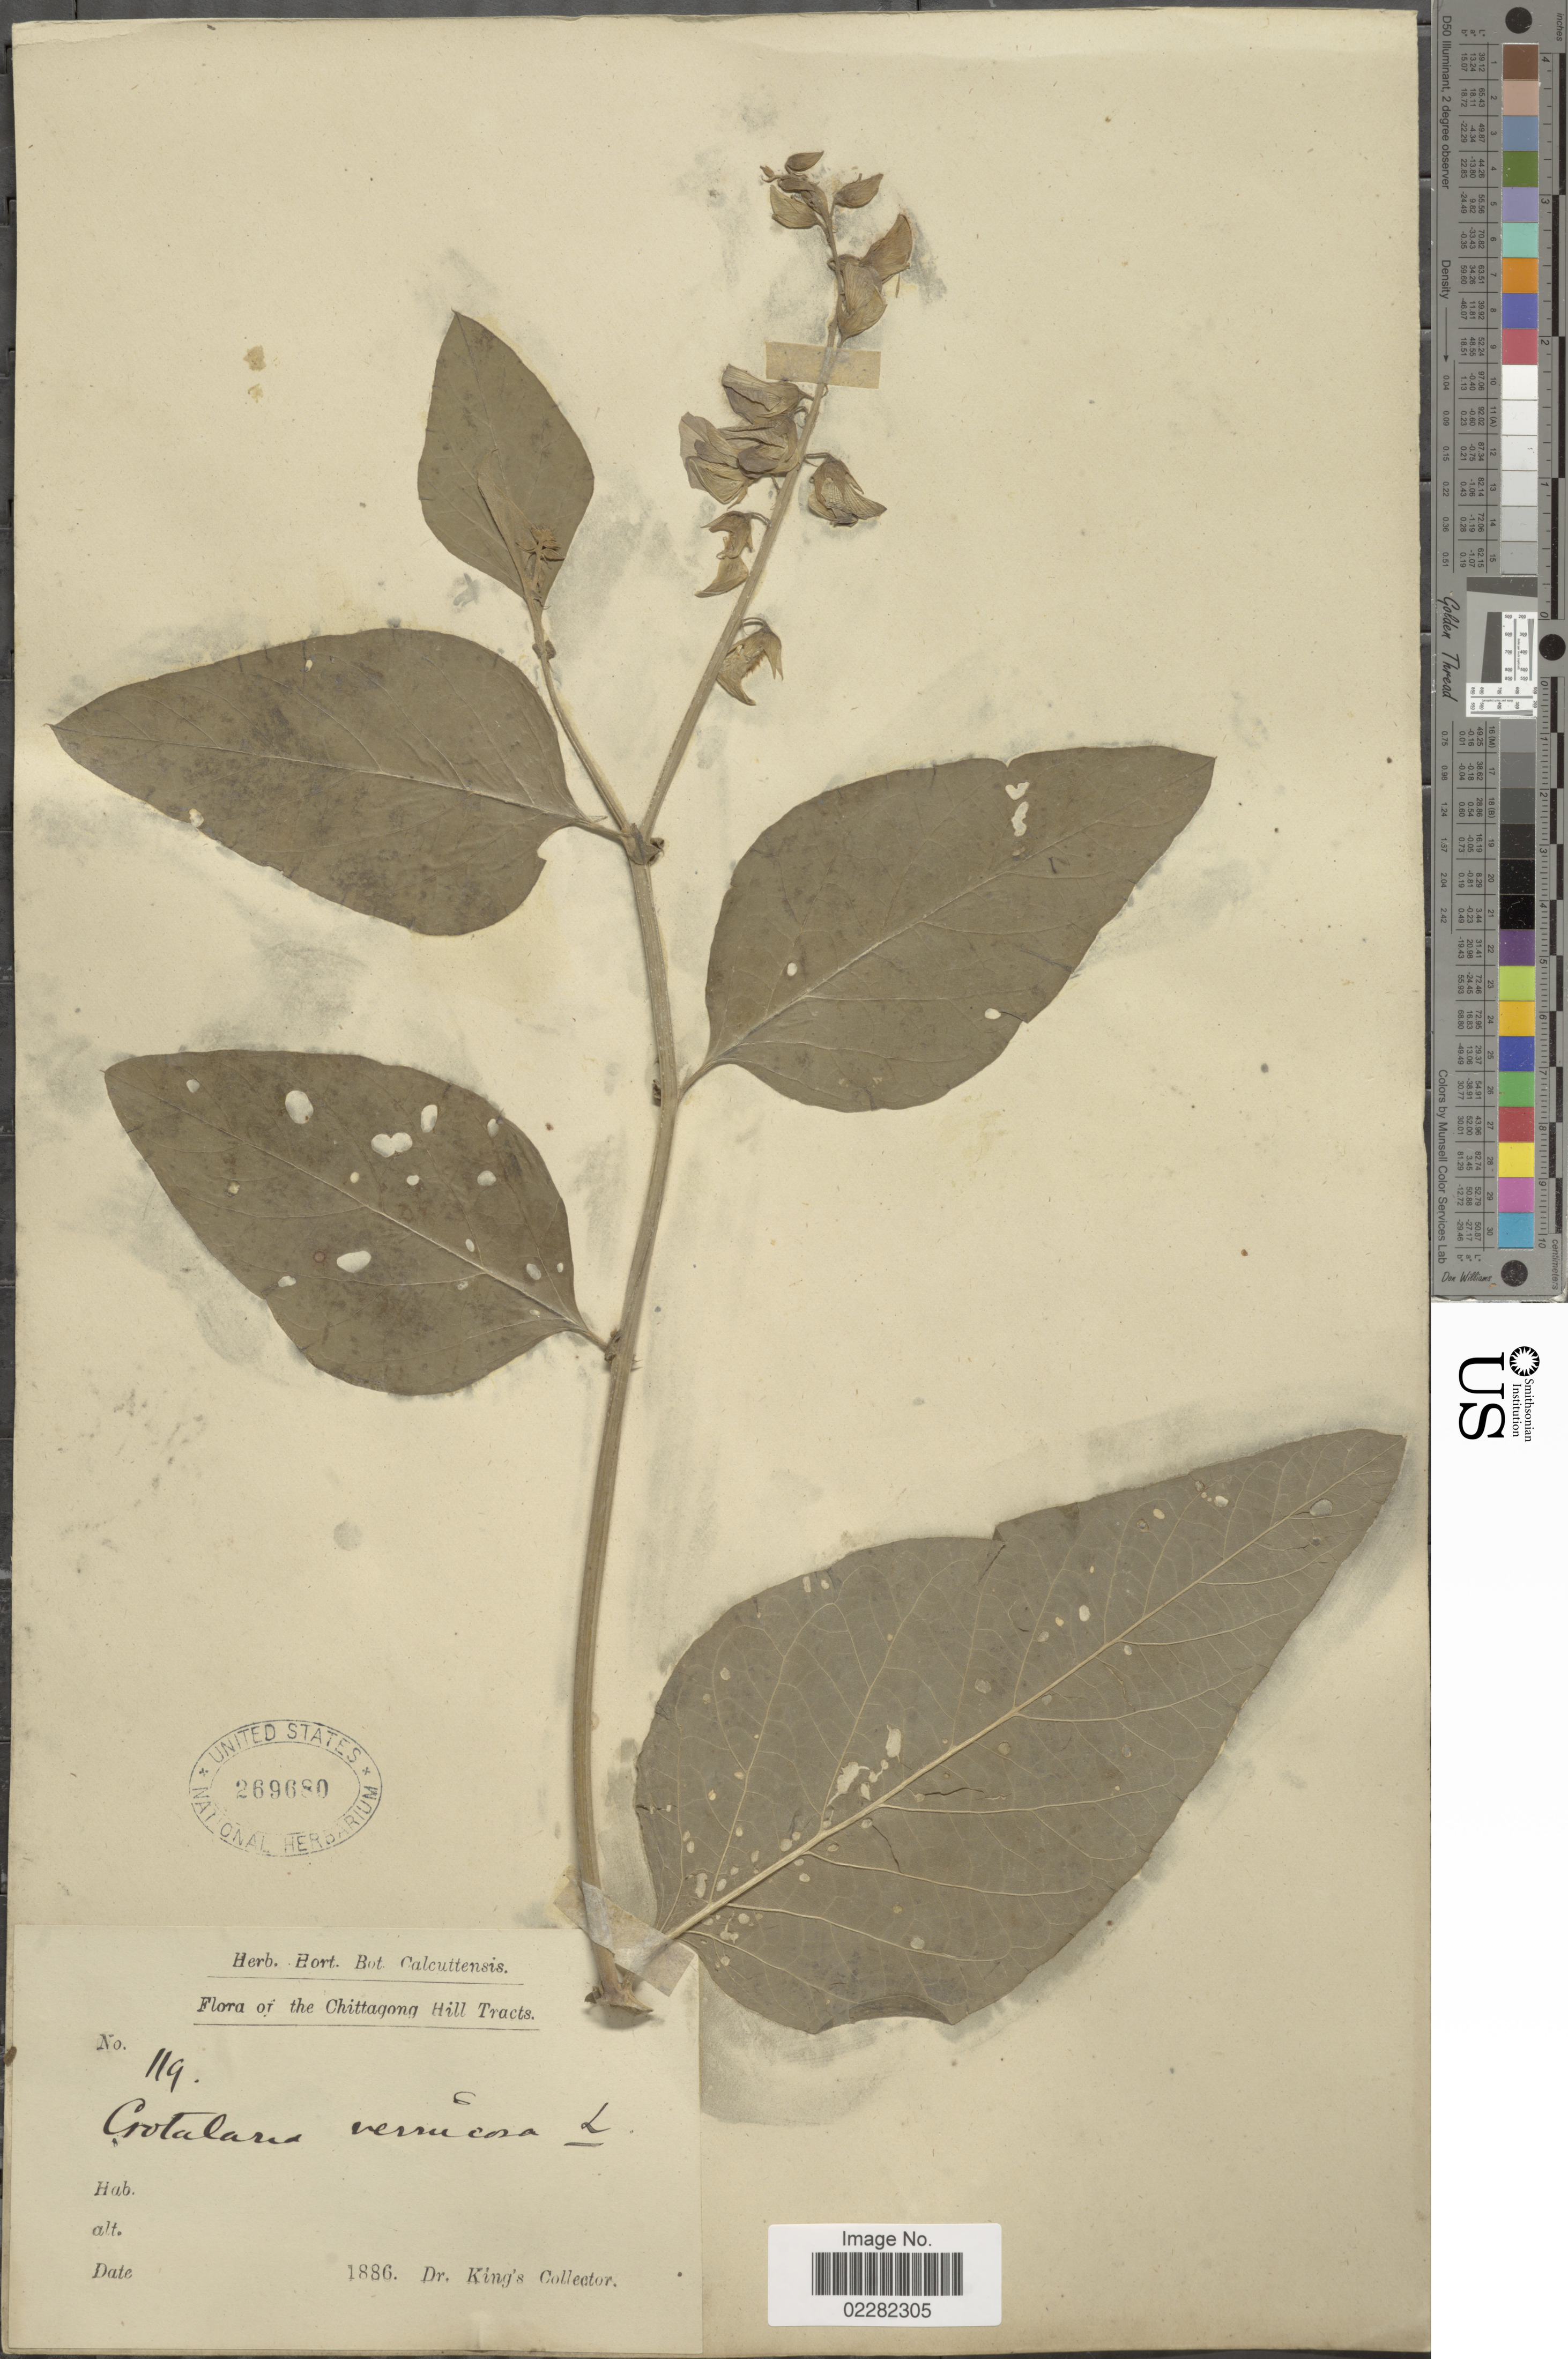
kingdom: Plantae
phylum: Tracheophyta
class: Magnoliopsida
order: Fabales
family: Fabaceae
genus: Crotalaria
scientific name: Crotalaria verrucosa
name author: L.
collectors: Dr. King's collector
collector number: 119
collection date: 1886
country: Bangladesh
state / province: Chittagong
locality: Chittagong Hill Tracts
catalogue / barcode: US 269680